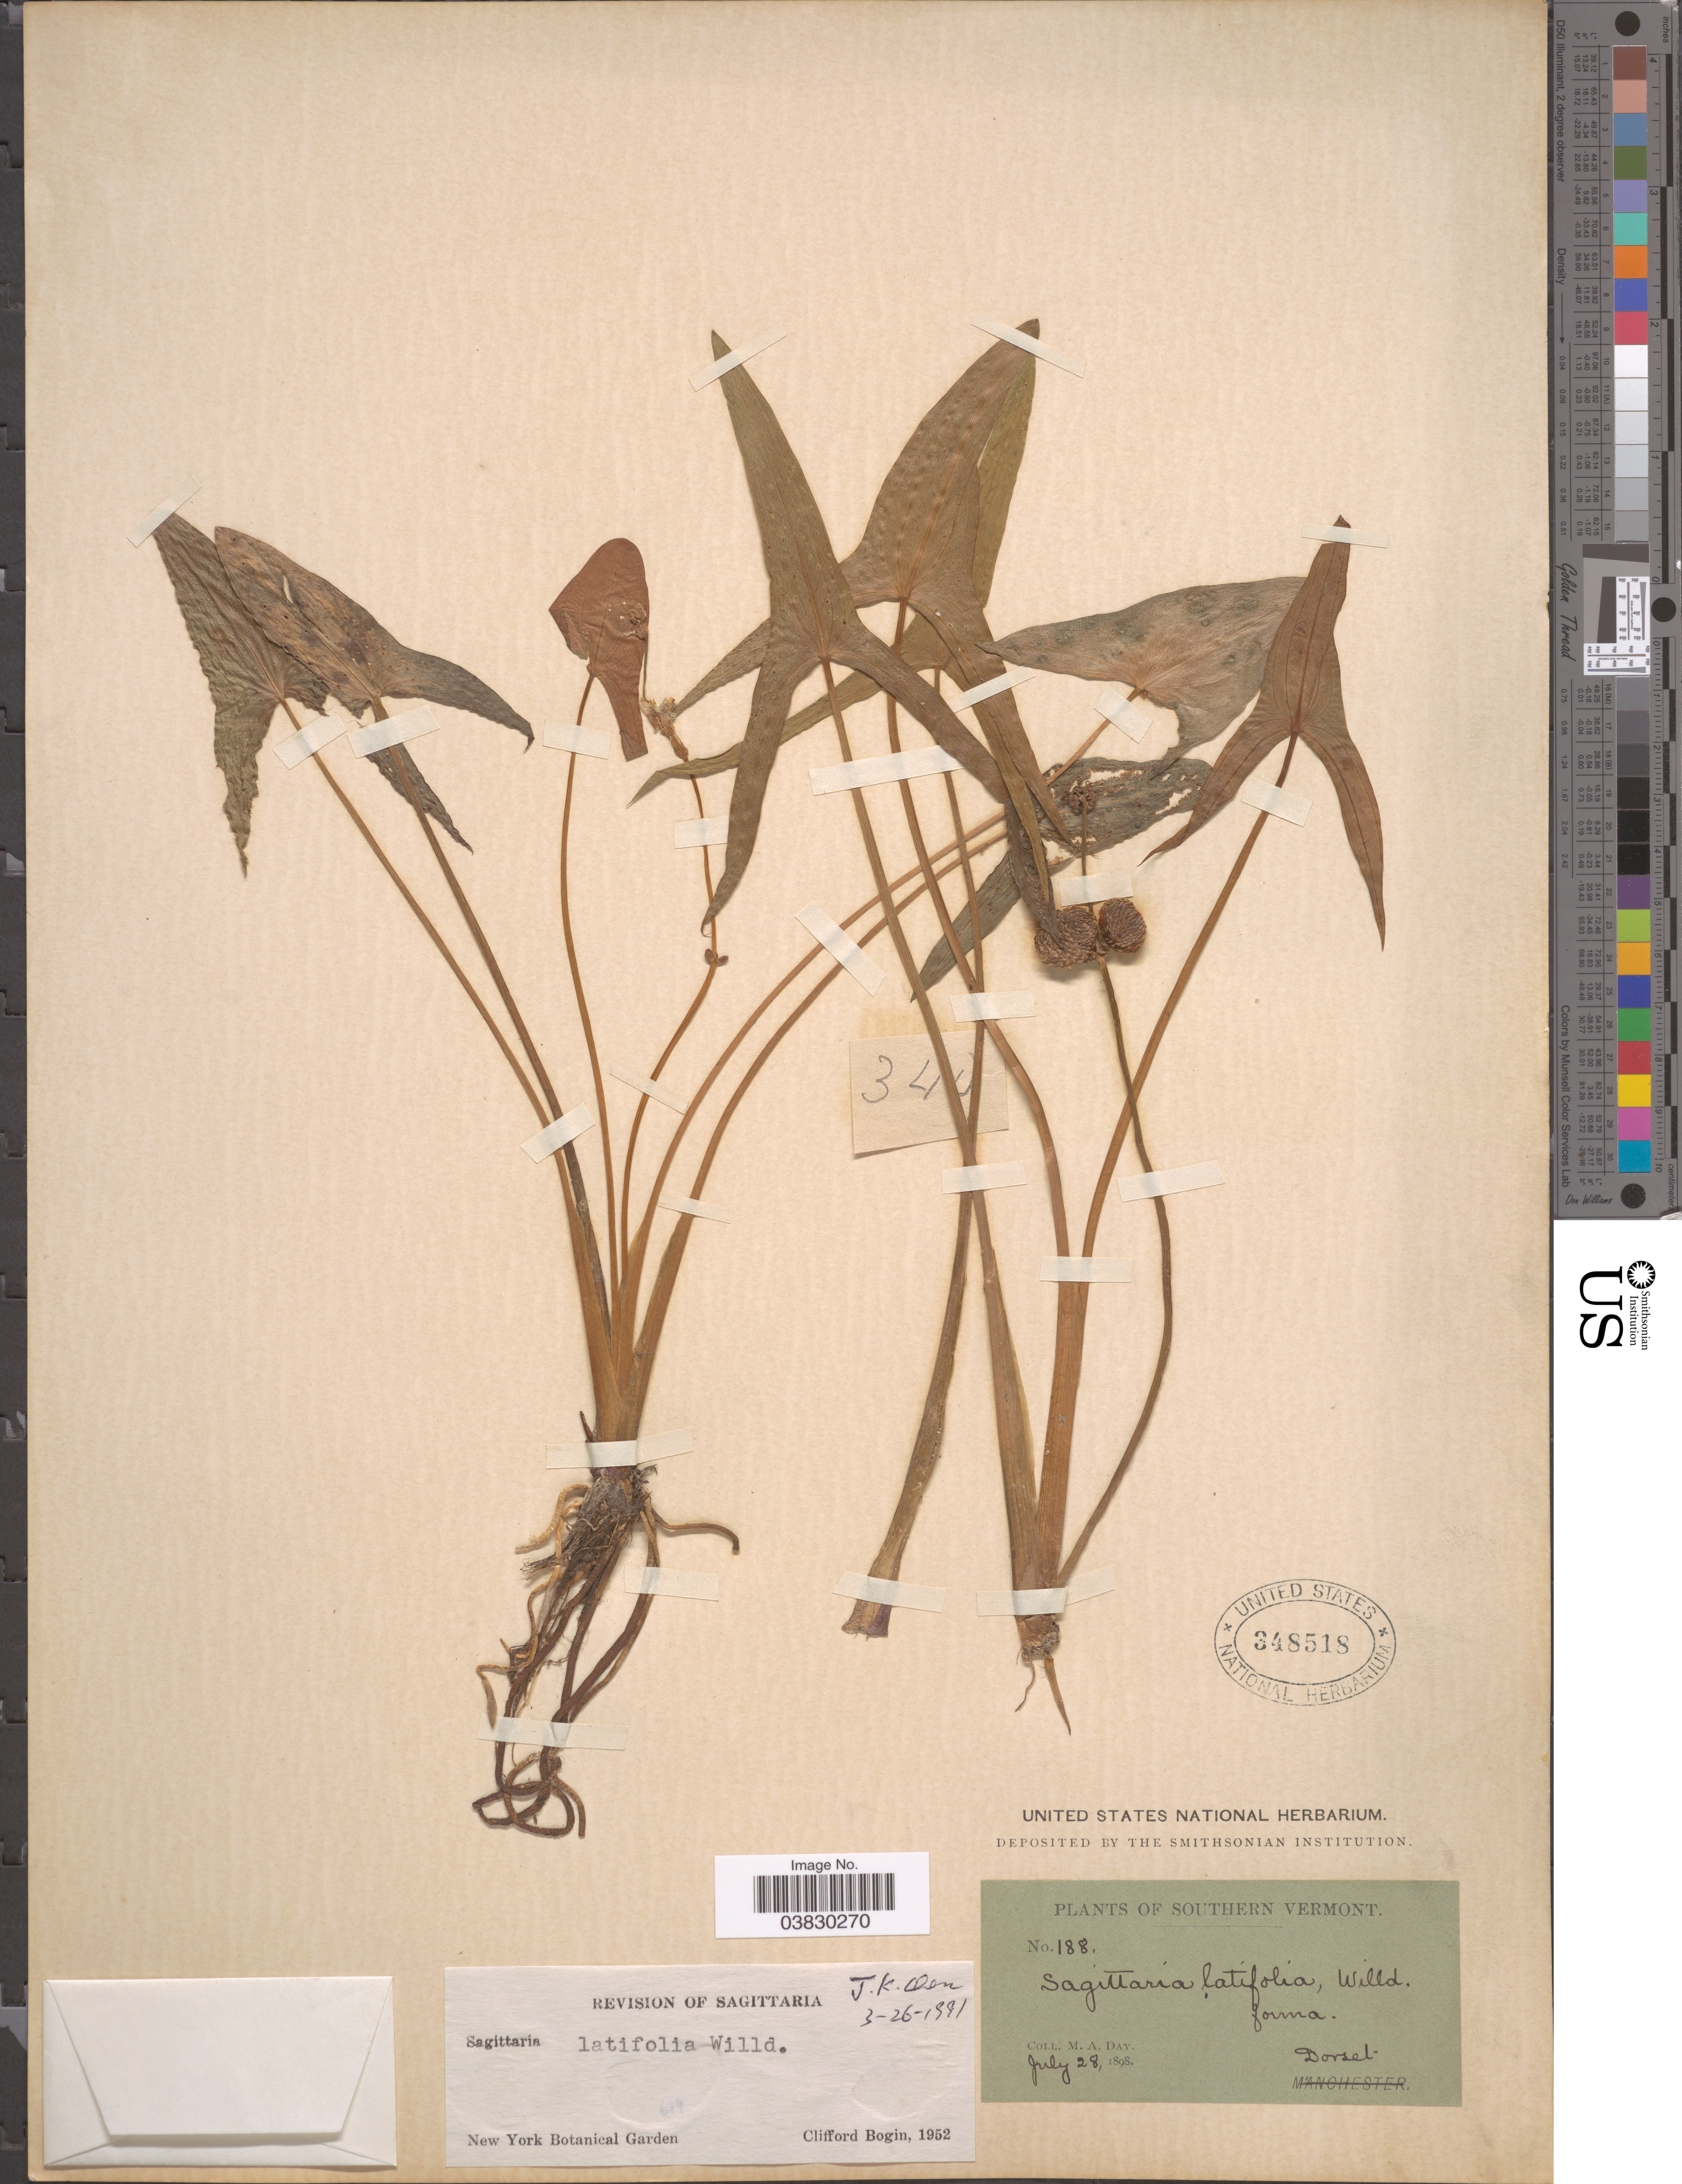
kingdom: Plantae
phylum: Tracheophyta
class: Liliopsida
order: Alismatales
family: Alismataceae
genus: Sagittaria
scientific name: Sagittaria latifolia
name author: Willd.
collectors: M. Day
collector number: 188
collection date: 1898-07-28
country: United States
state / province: Vermont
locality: Southern Vermont. Dorset.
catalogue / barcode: US 348518